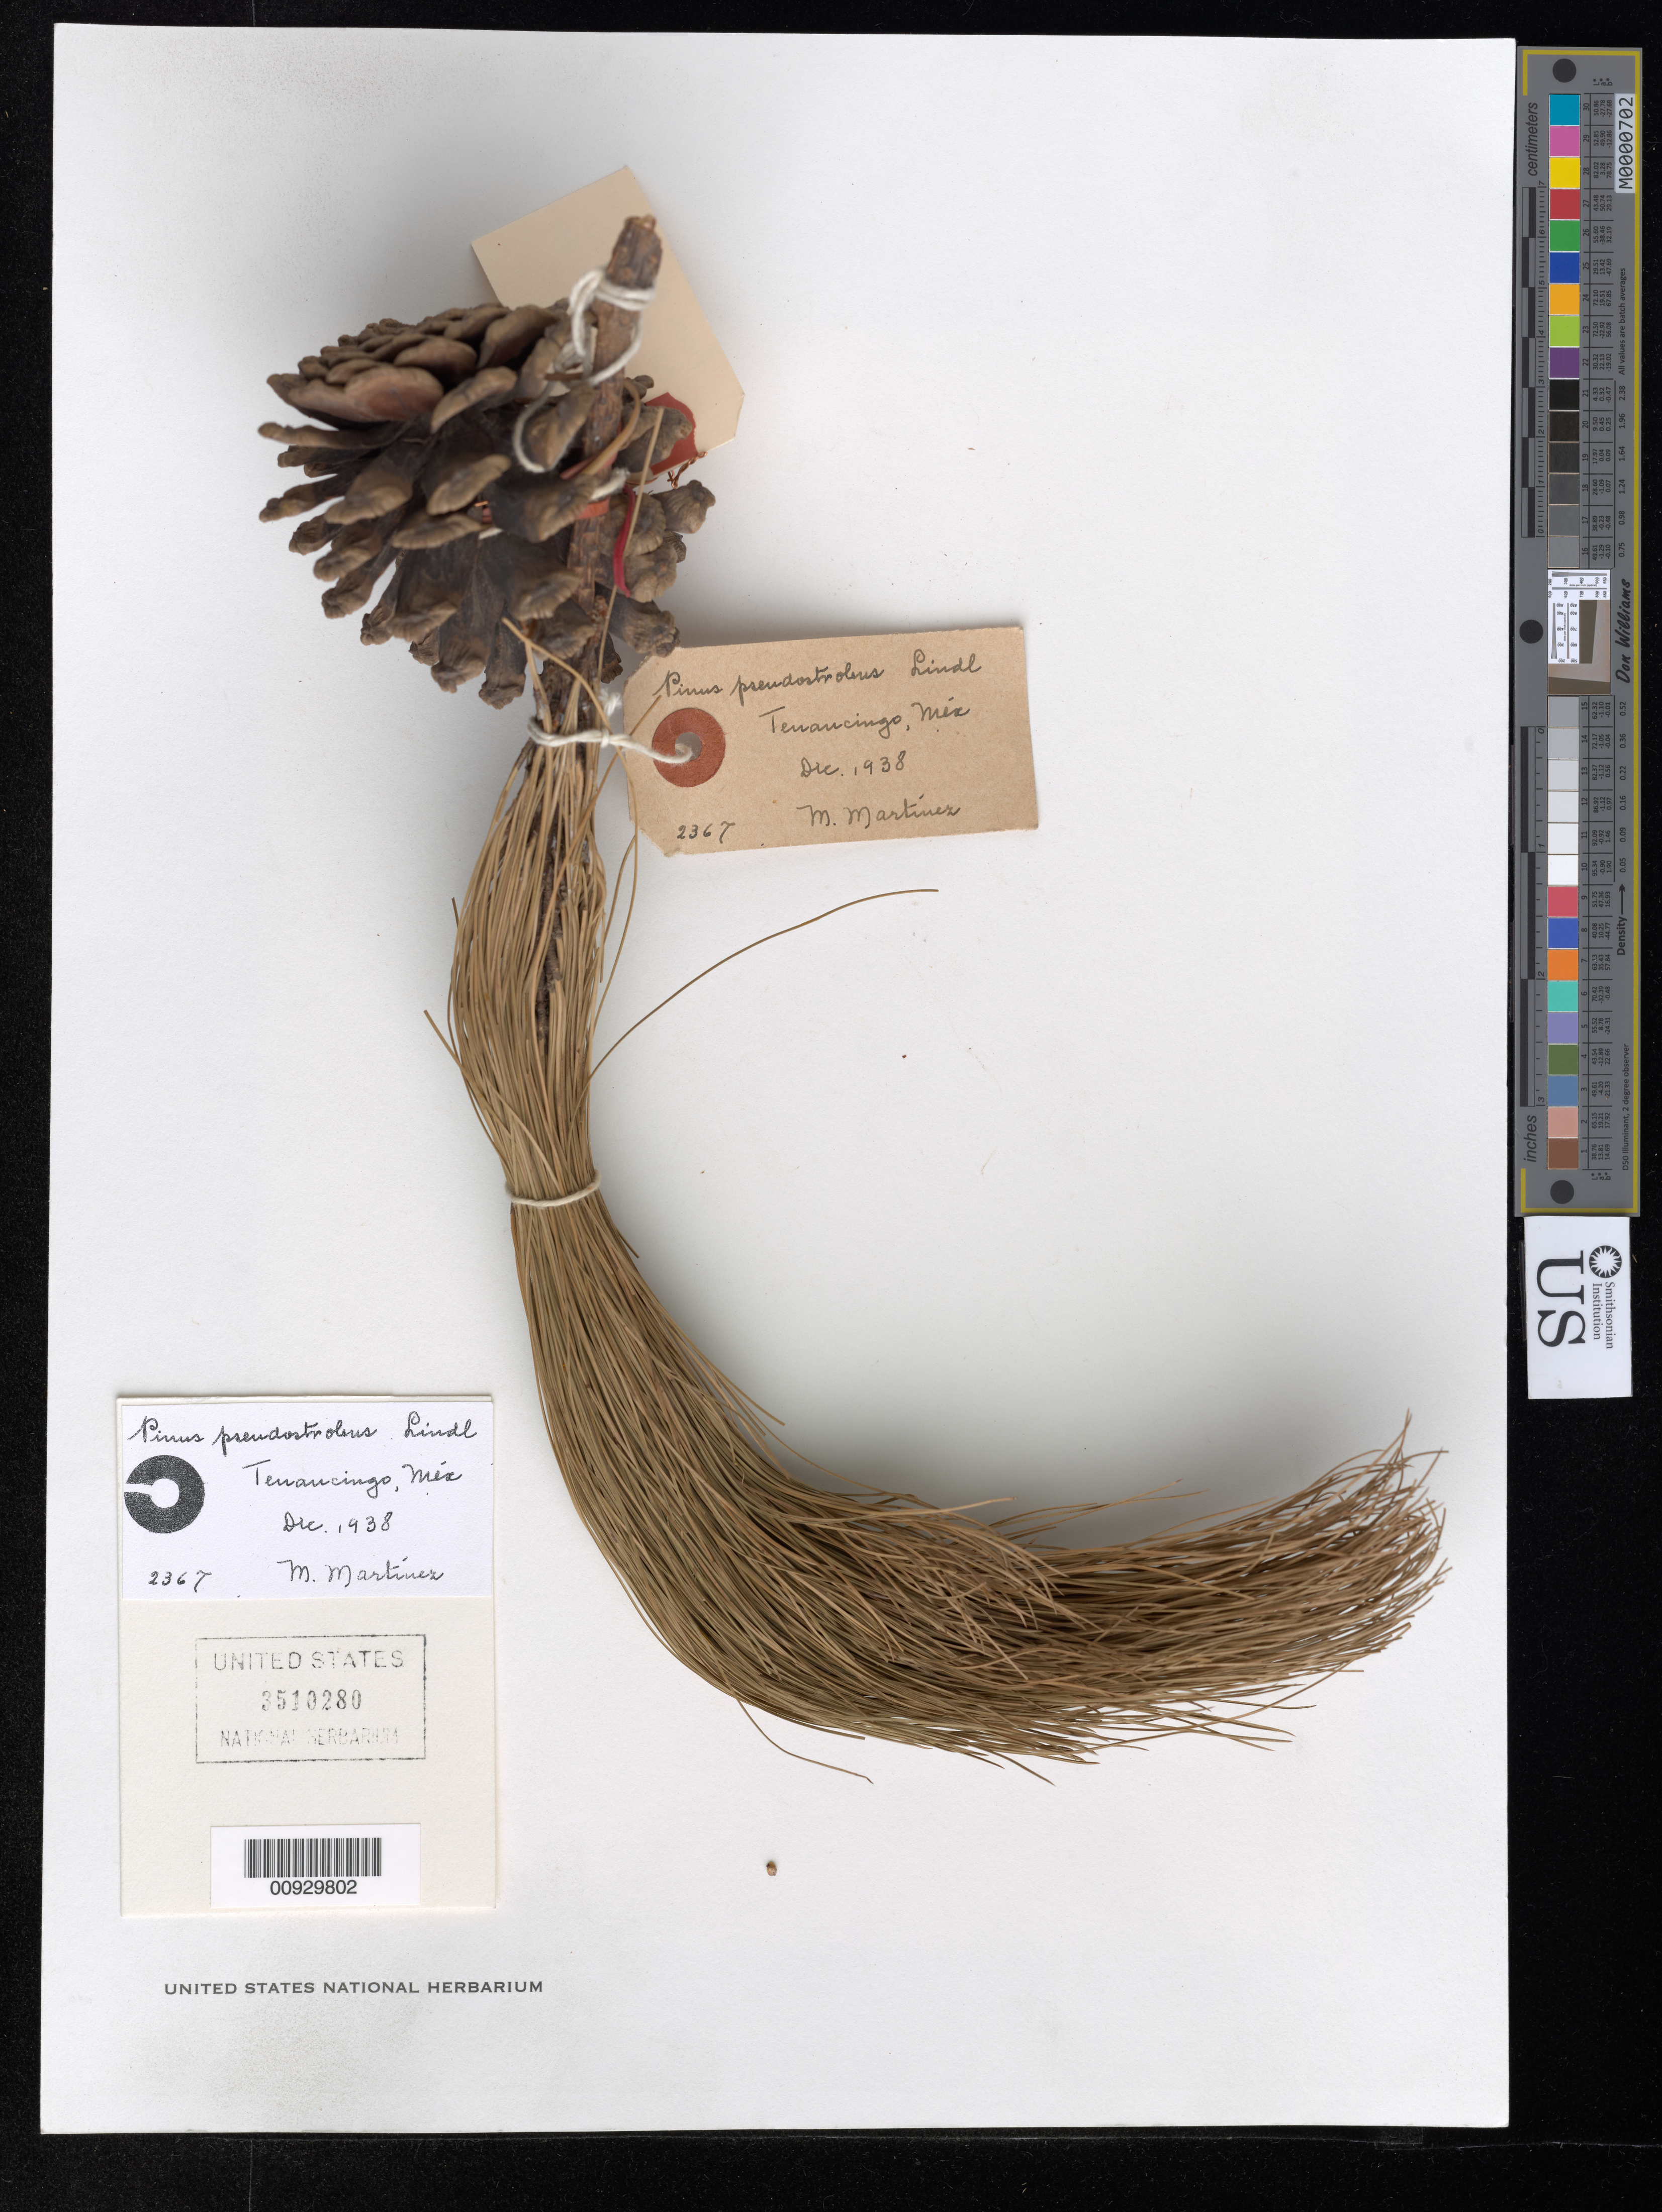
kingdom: Plantae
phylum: Tracheophyta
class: Pinopsida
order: Pinales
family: Pinaceae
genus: Pinus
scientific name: Pinus pseudostrobus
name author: Lindl.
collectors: M. Martinez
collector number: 2367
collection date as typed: Dec 1938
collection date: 1938-12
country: Mexico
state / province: Michoacán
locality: Tenancingo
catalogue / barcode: US 3510280